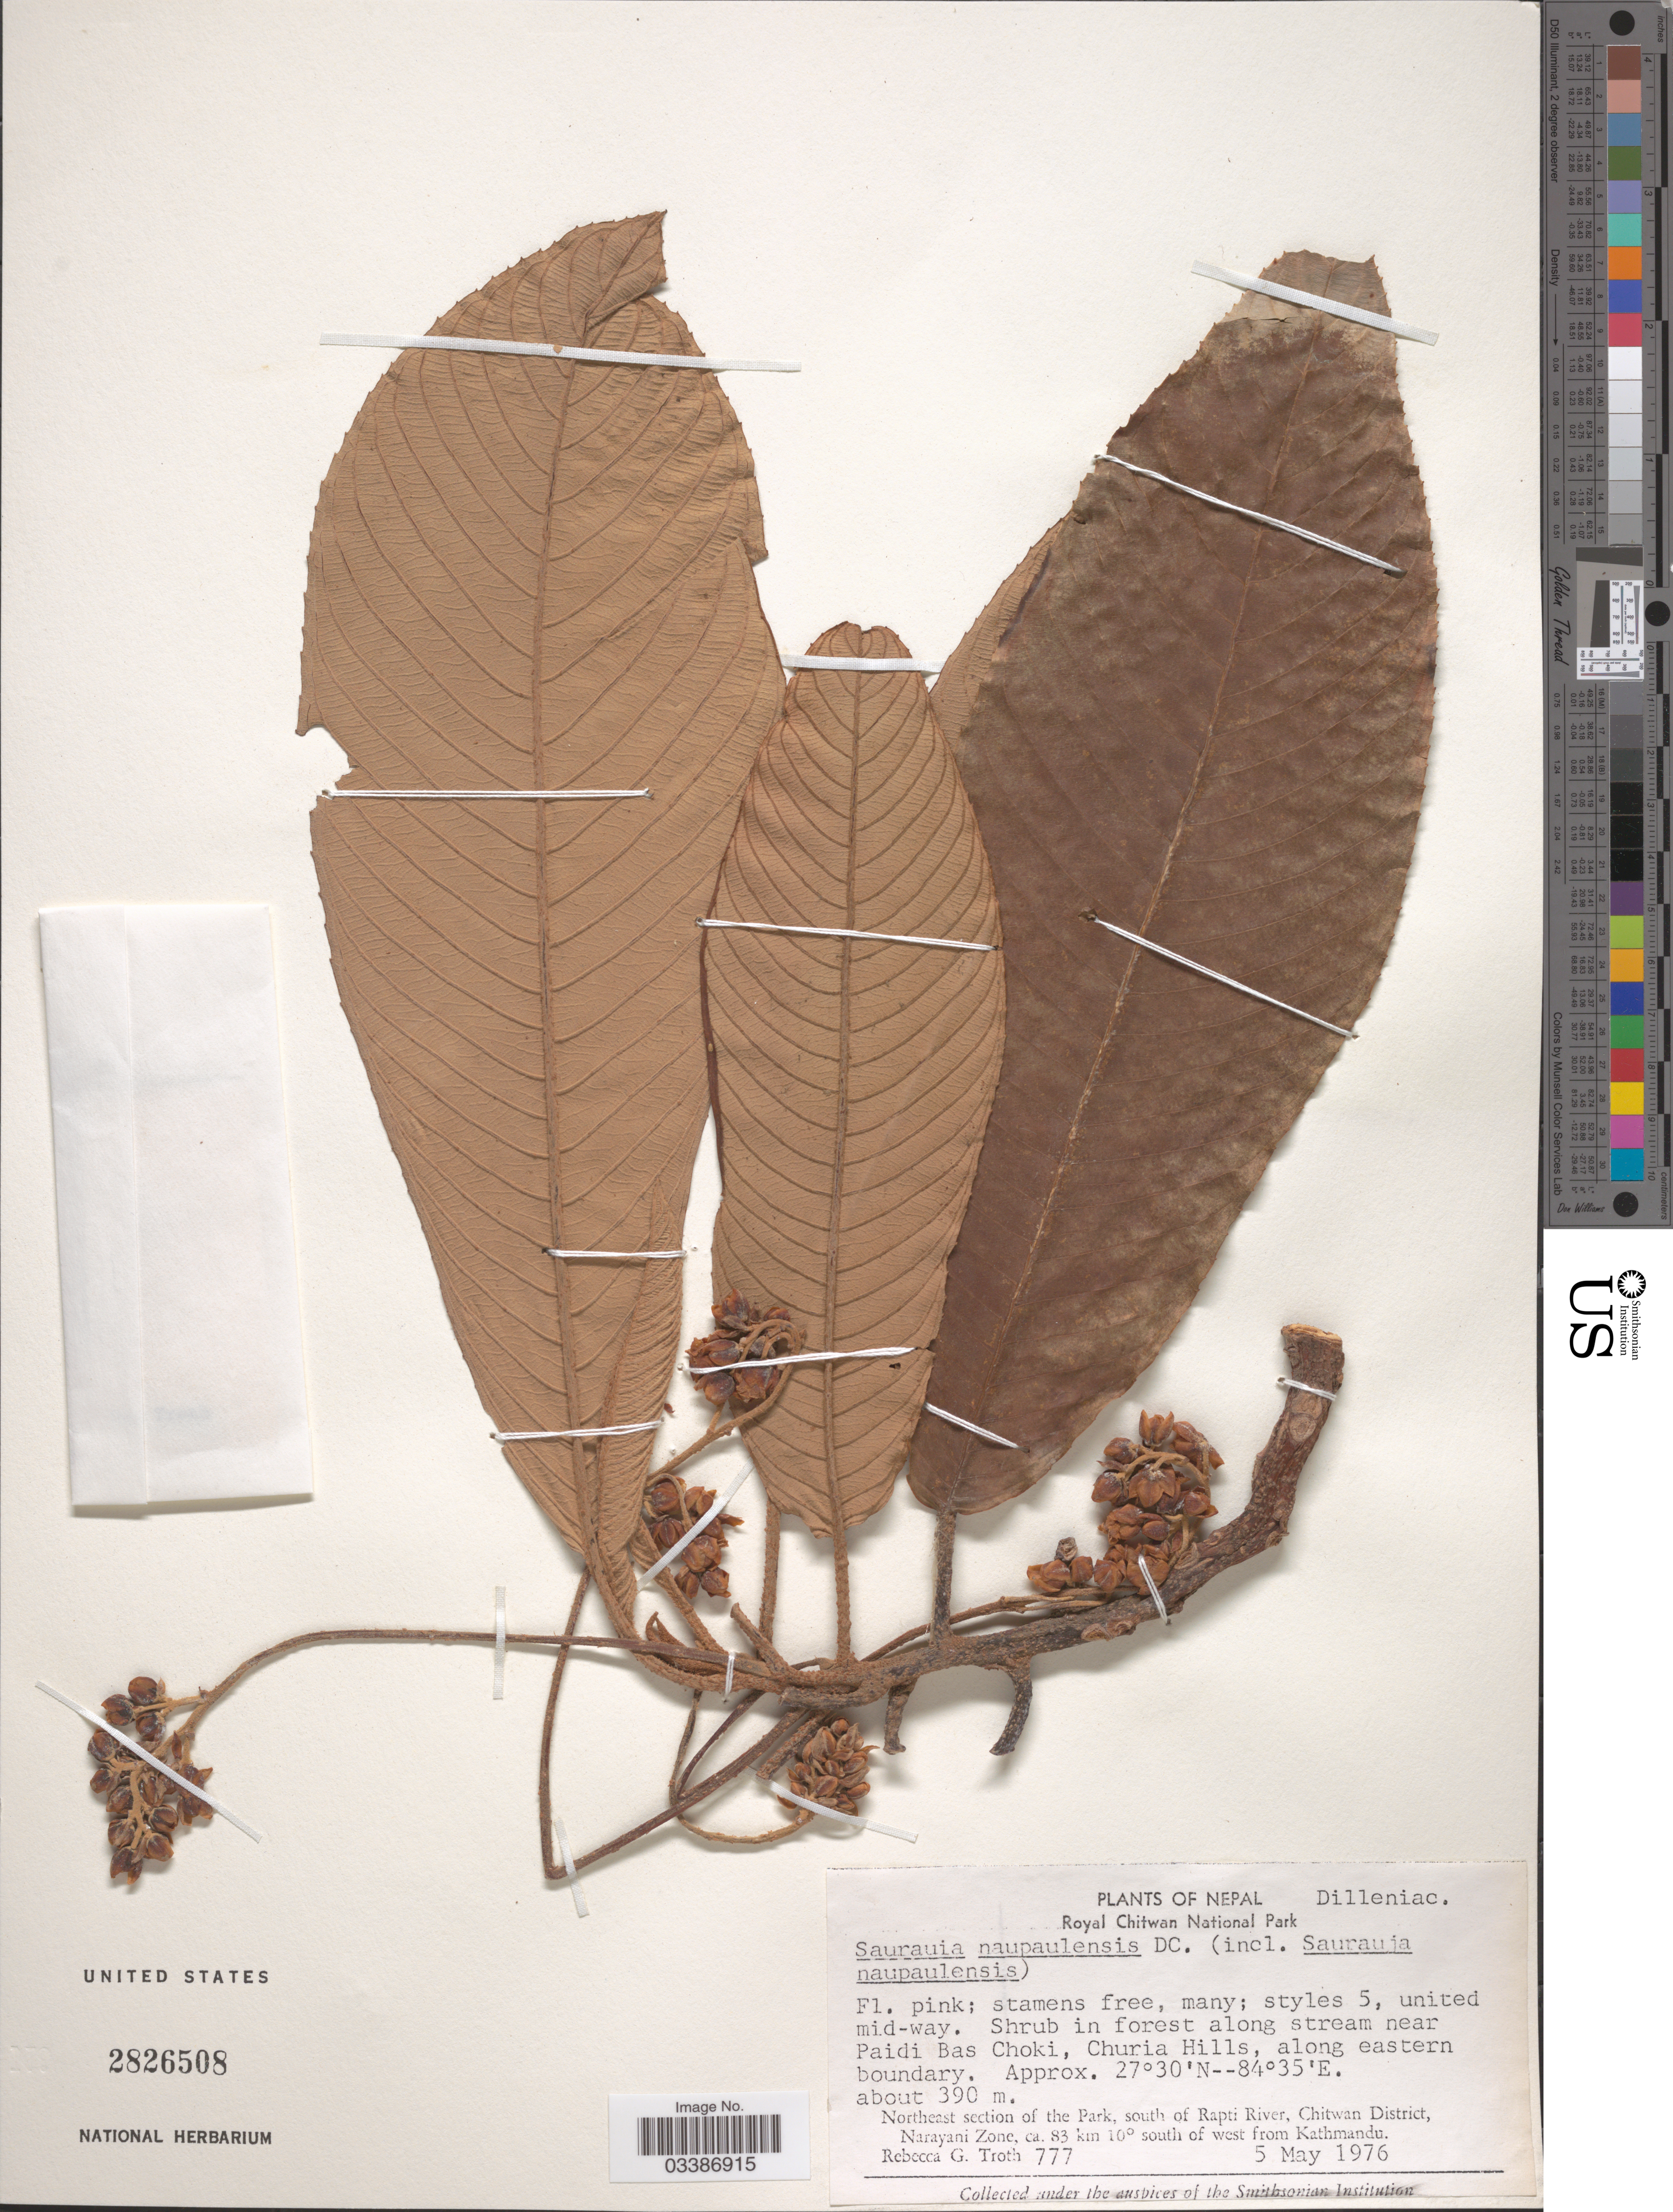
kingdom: Plantae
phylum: Tracheophyta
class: Magnoliopsida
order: Ericales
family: Actinidiaceae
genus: Saurauia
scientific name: Saurauia napaulensis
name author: DC.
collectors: R. Troth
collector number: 777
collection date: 1976-05-05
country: Nepal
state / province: Narayani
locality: Royal Chitwan National Park, Northeast section of the Park, south of Rapti River, Chitwan District, Narayani Zone, ca. 83 km 10° south of west from Kathmandu.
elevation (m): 390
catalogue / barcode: US 2826508